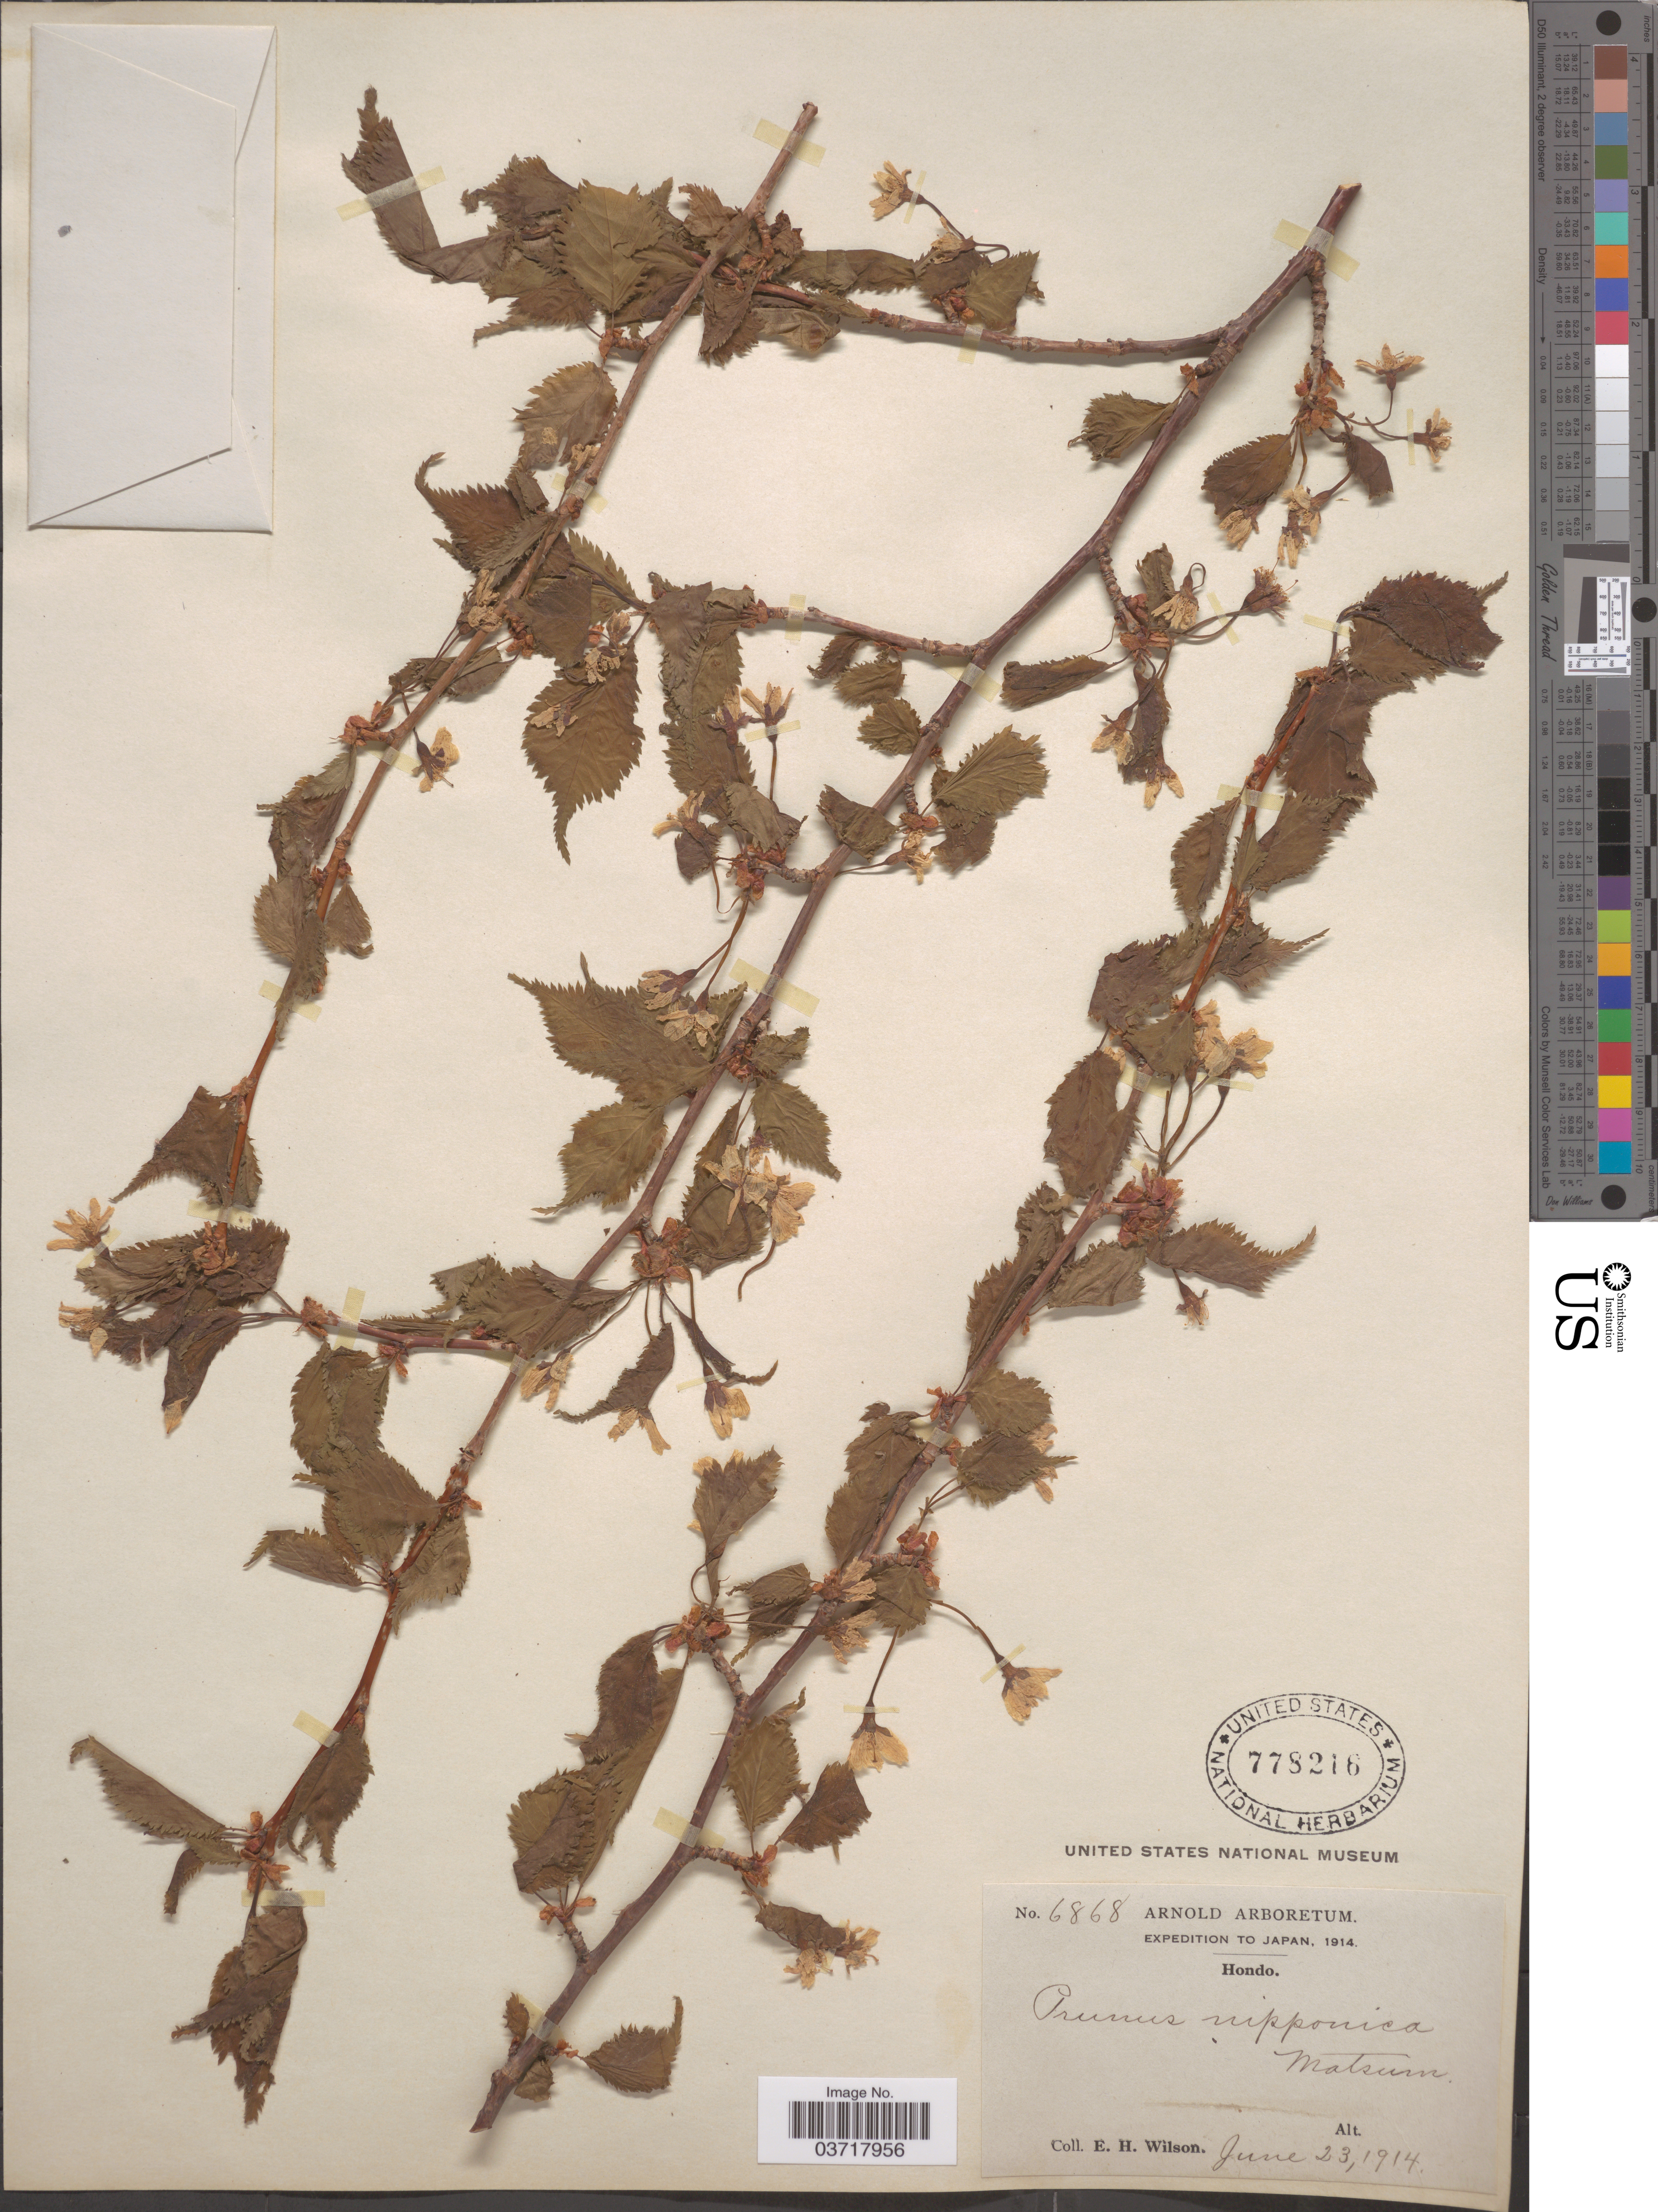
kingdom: Plantae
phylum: Tracheophyta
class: Magnoliopsida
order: Rosales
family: Rosaceae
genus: Prunus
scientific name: Prunus nipponica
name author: Matsum.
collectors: E. Wilson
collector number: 6868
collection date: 1914-06-23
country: Japan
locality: Hondo.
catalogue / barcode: US 778216